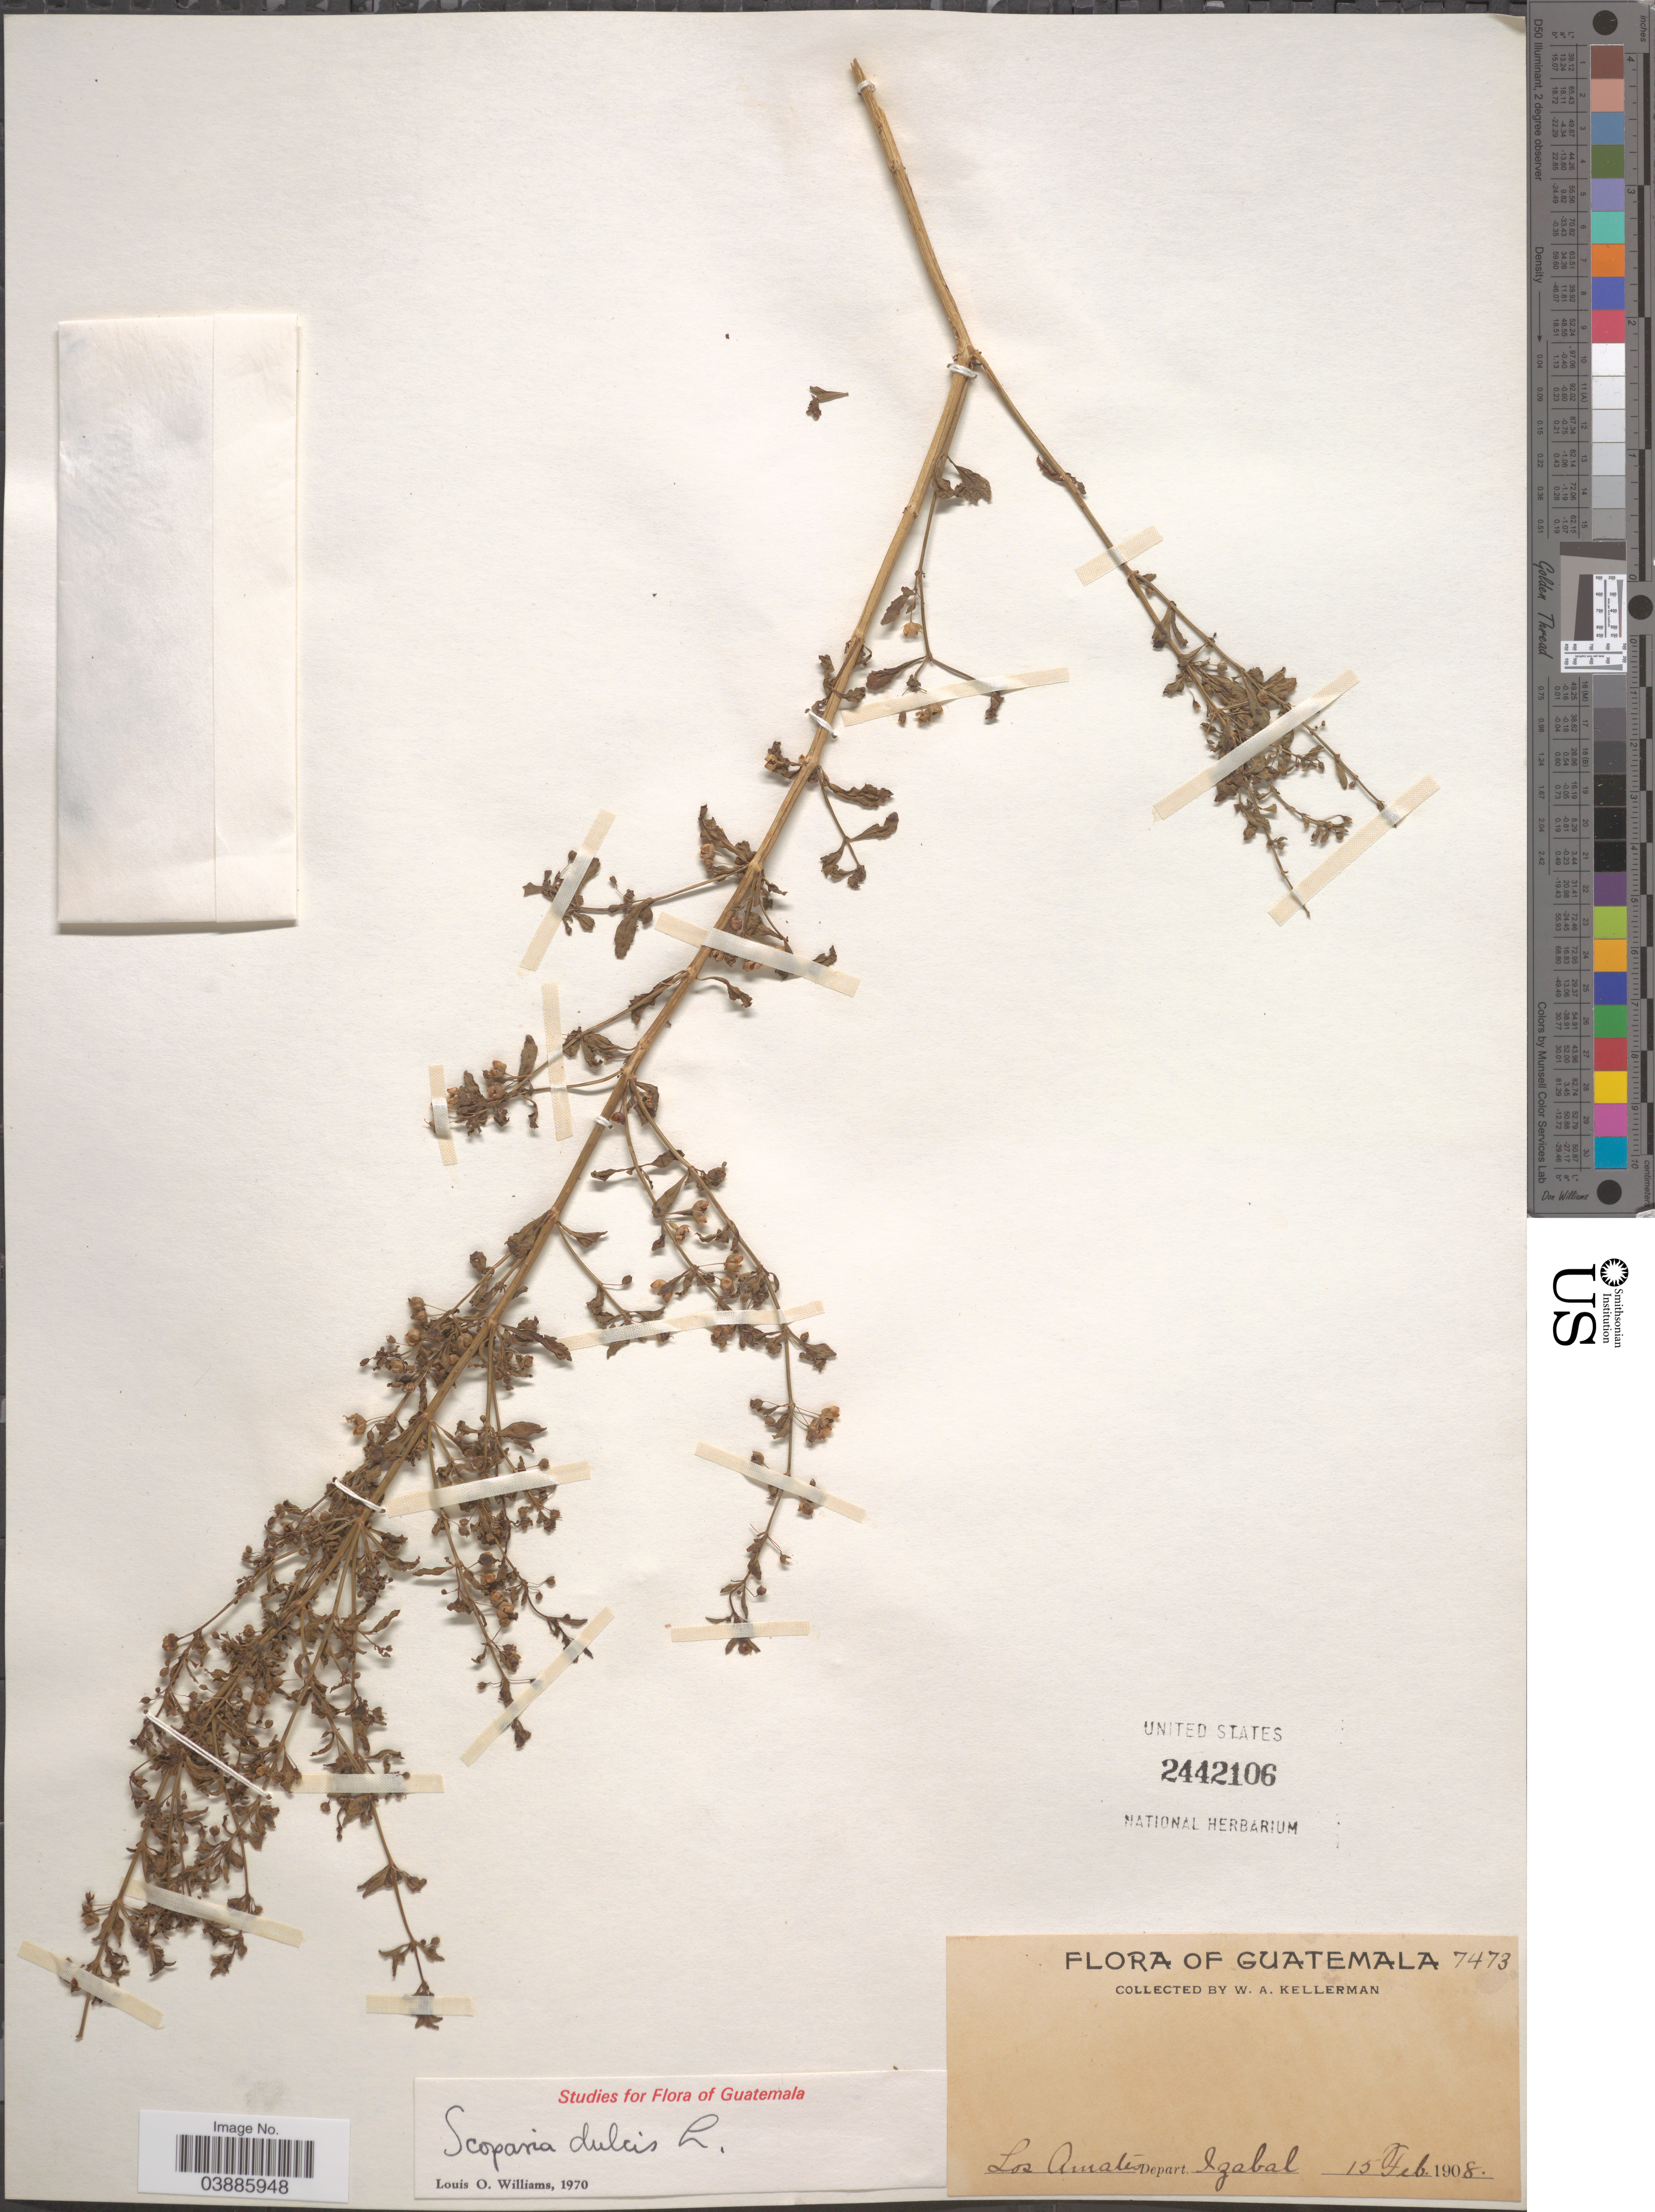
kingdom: Plantae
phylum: Tracheophyta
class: Magnoliopsida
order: Lamiales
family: Plantaginaceae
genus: Scoparia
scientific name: Scoparia dulcis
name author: L.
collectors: W. Kellerman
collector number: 7473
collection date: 1908-02-15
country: Guatemala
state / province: Izabal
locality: Los Amates, Depart. Izabal.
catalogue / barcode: US 2442106